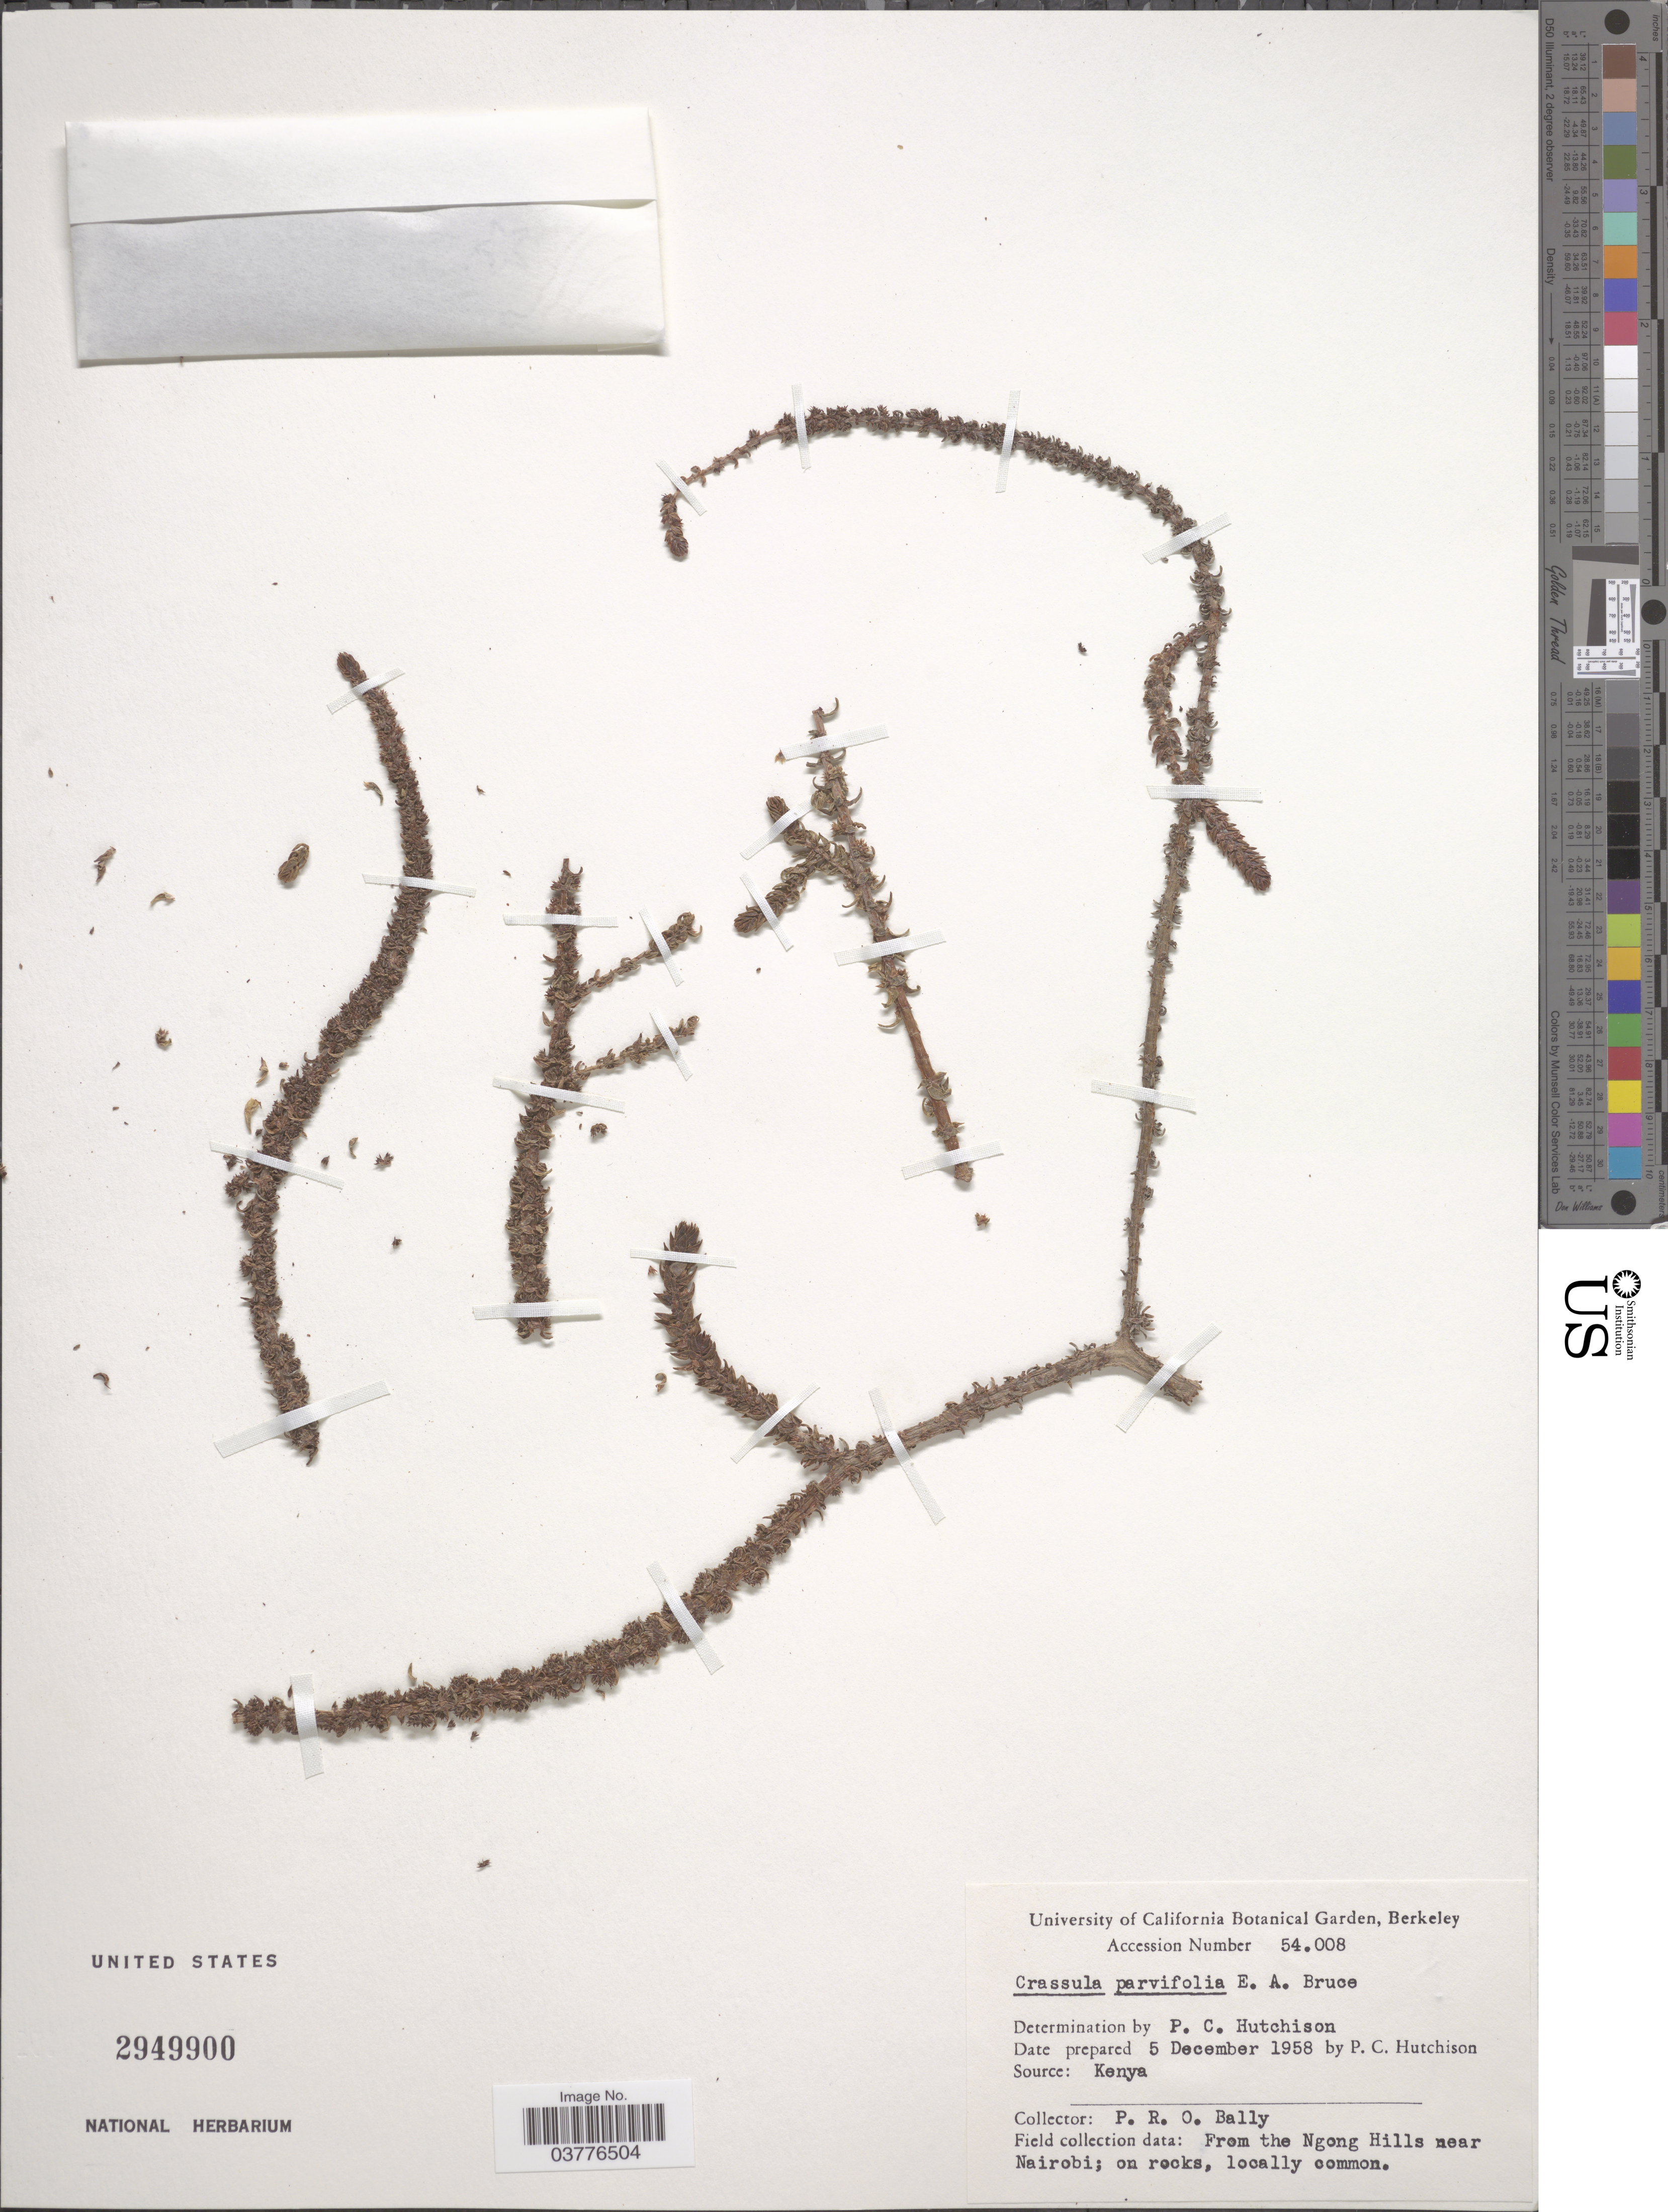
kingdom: Plantae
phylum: Tracheophyta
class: Magnoliopsida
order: Saxifragales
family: Crassulaceae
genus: Crassula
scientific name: Crassula parvifolia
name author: E.A. Bruce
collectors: P. C. Hutchison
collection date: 1958-12-05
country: United States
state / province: California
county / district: Alameda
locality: University of California Botanical Garden, Berkeley.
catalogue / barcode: US 2949900